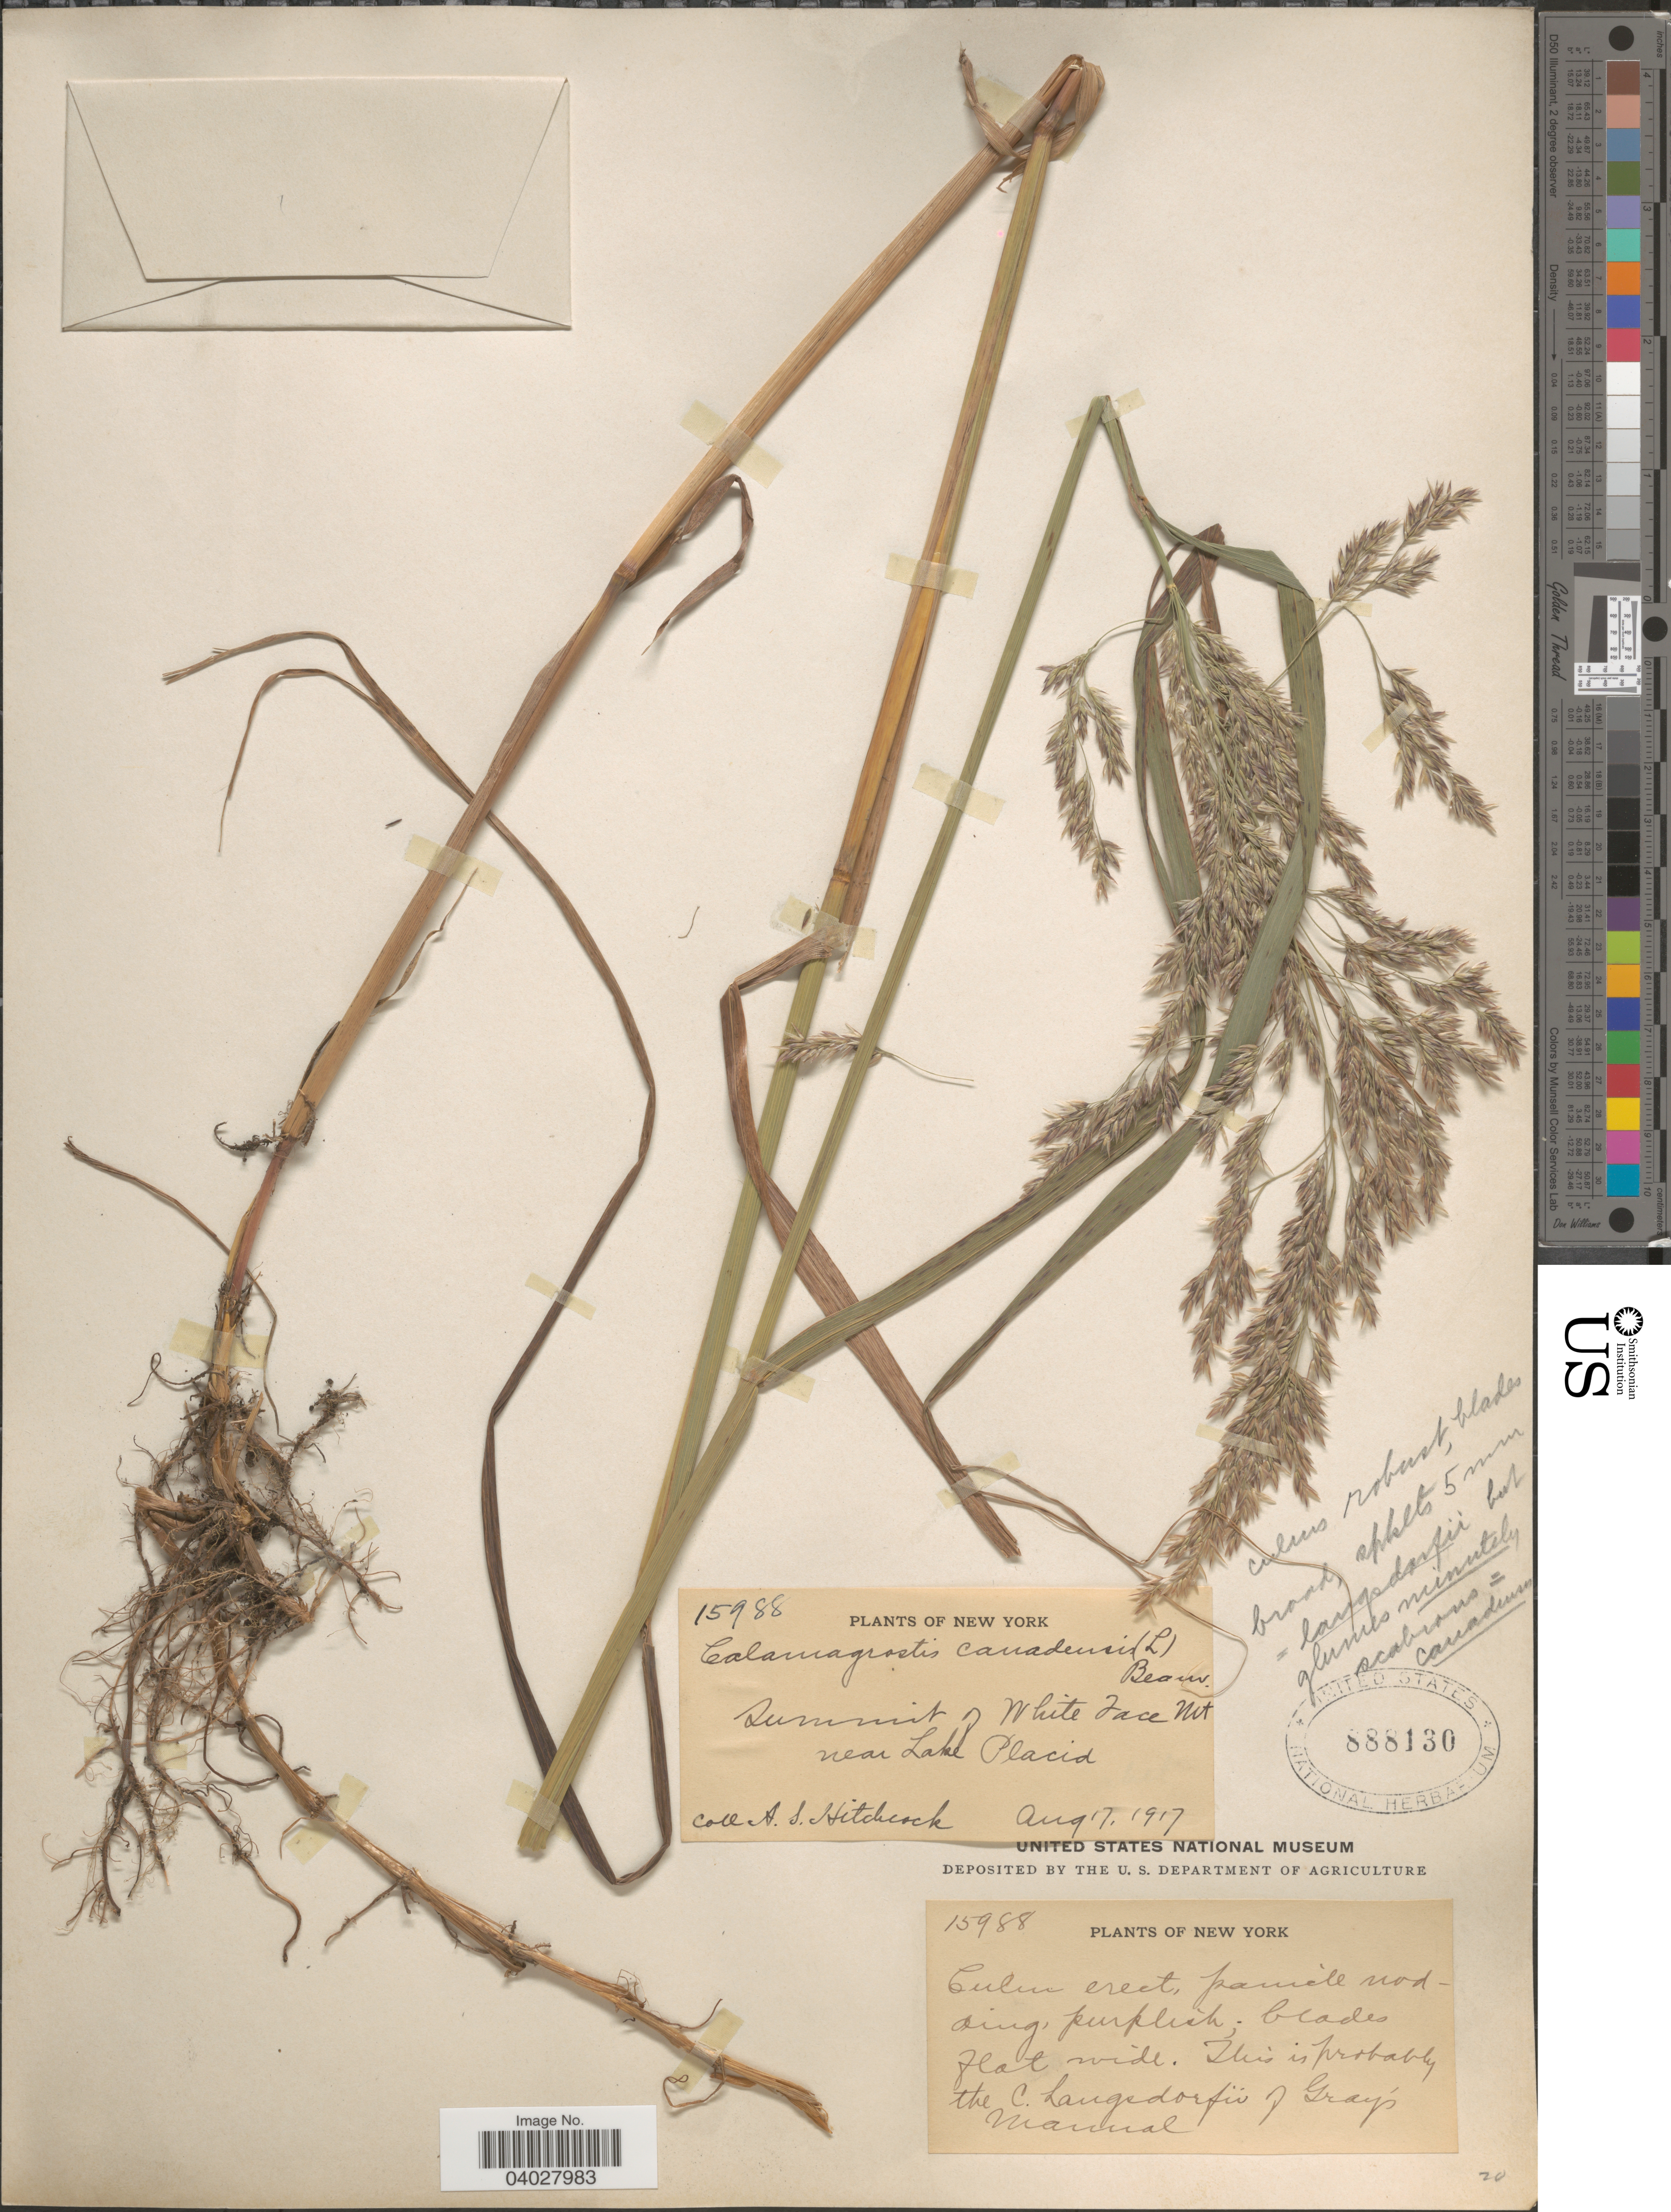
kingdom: Plantae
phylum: Tracheophyta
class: Liliopsida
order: Poales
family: Poaceae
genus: Calamagrostis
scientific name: Calamagrostis canadensis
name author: (Michx.) P. Beauv.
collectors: A. S. Hitchcock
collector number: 15988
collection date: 1917-08-17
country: United States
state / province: New York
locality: Summit of White Face Mt near Lake Placid.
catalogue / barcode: US 888130